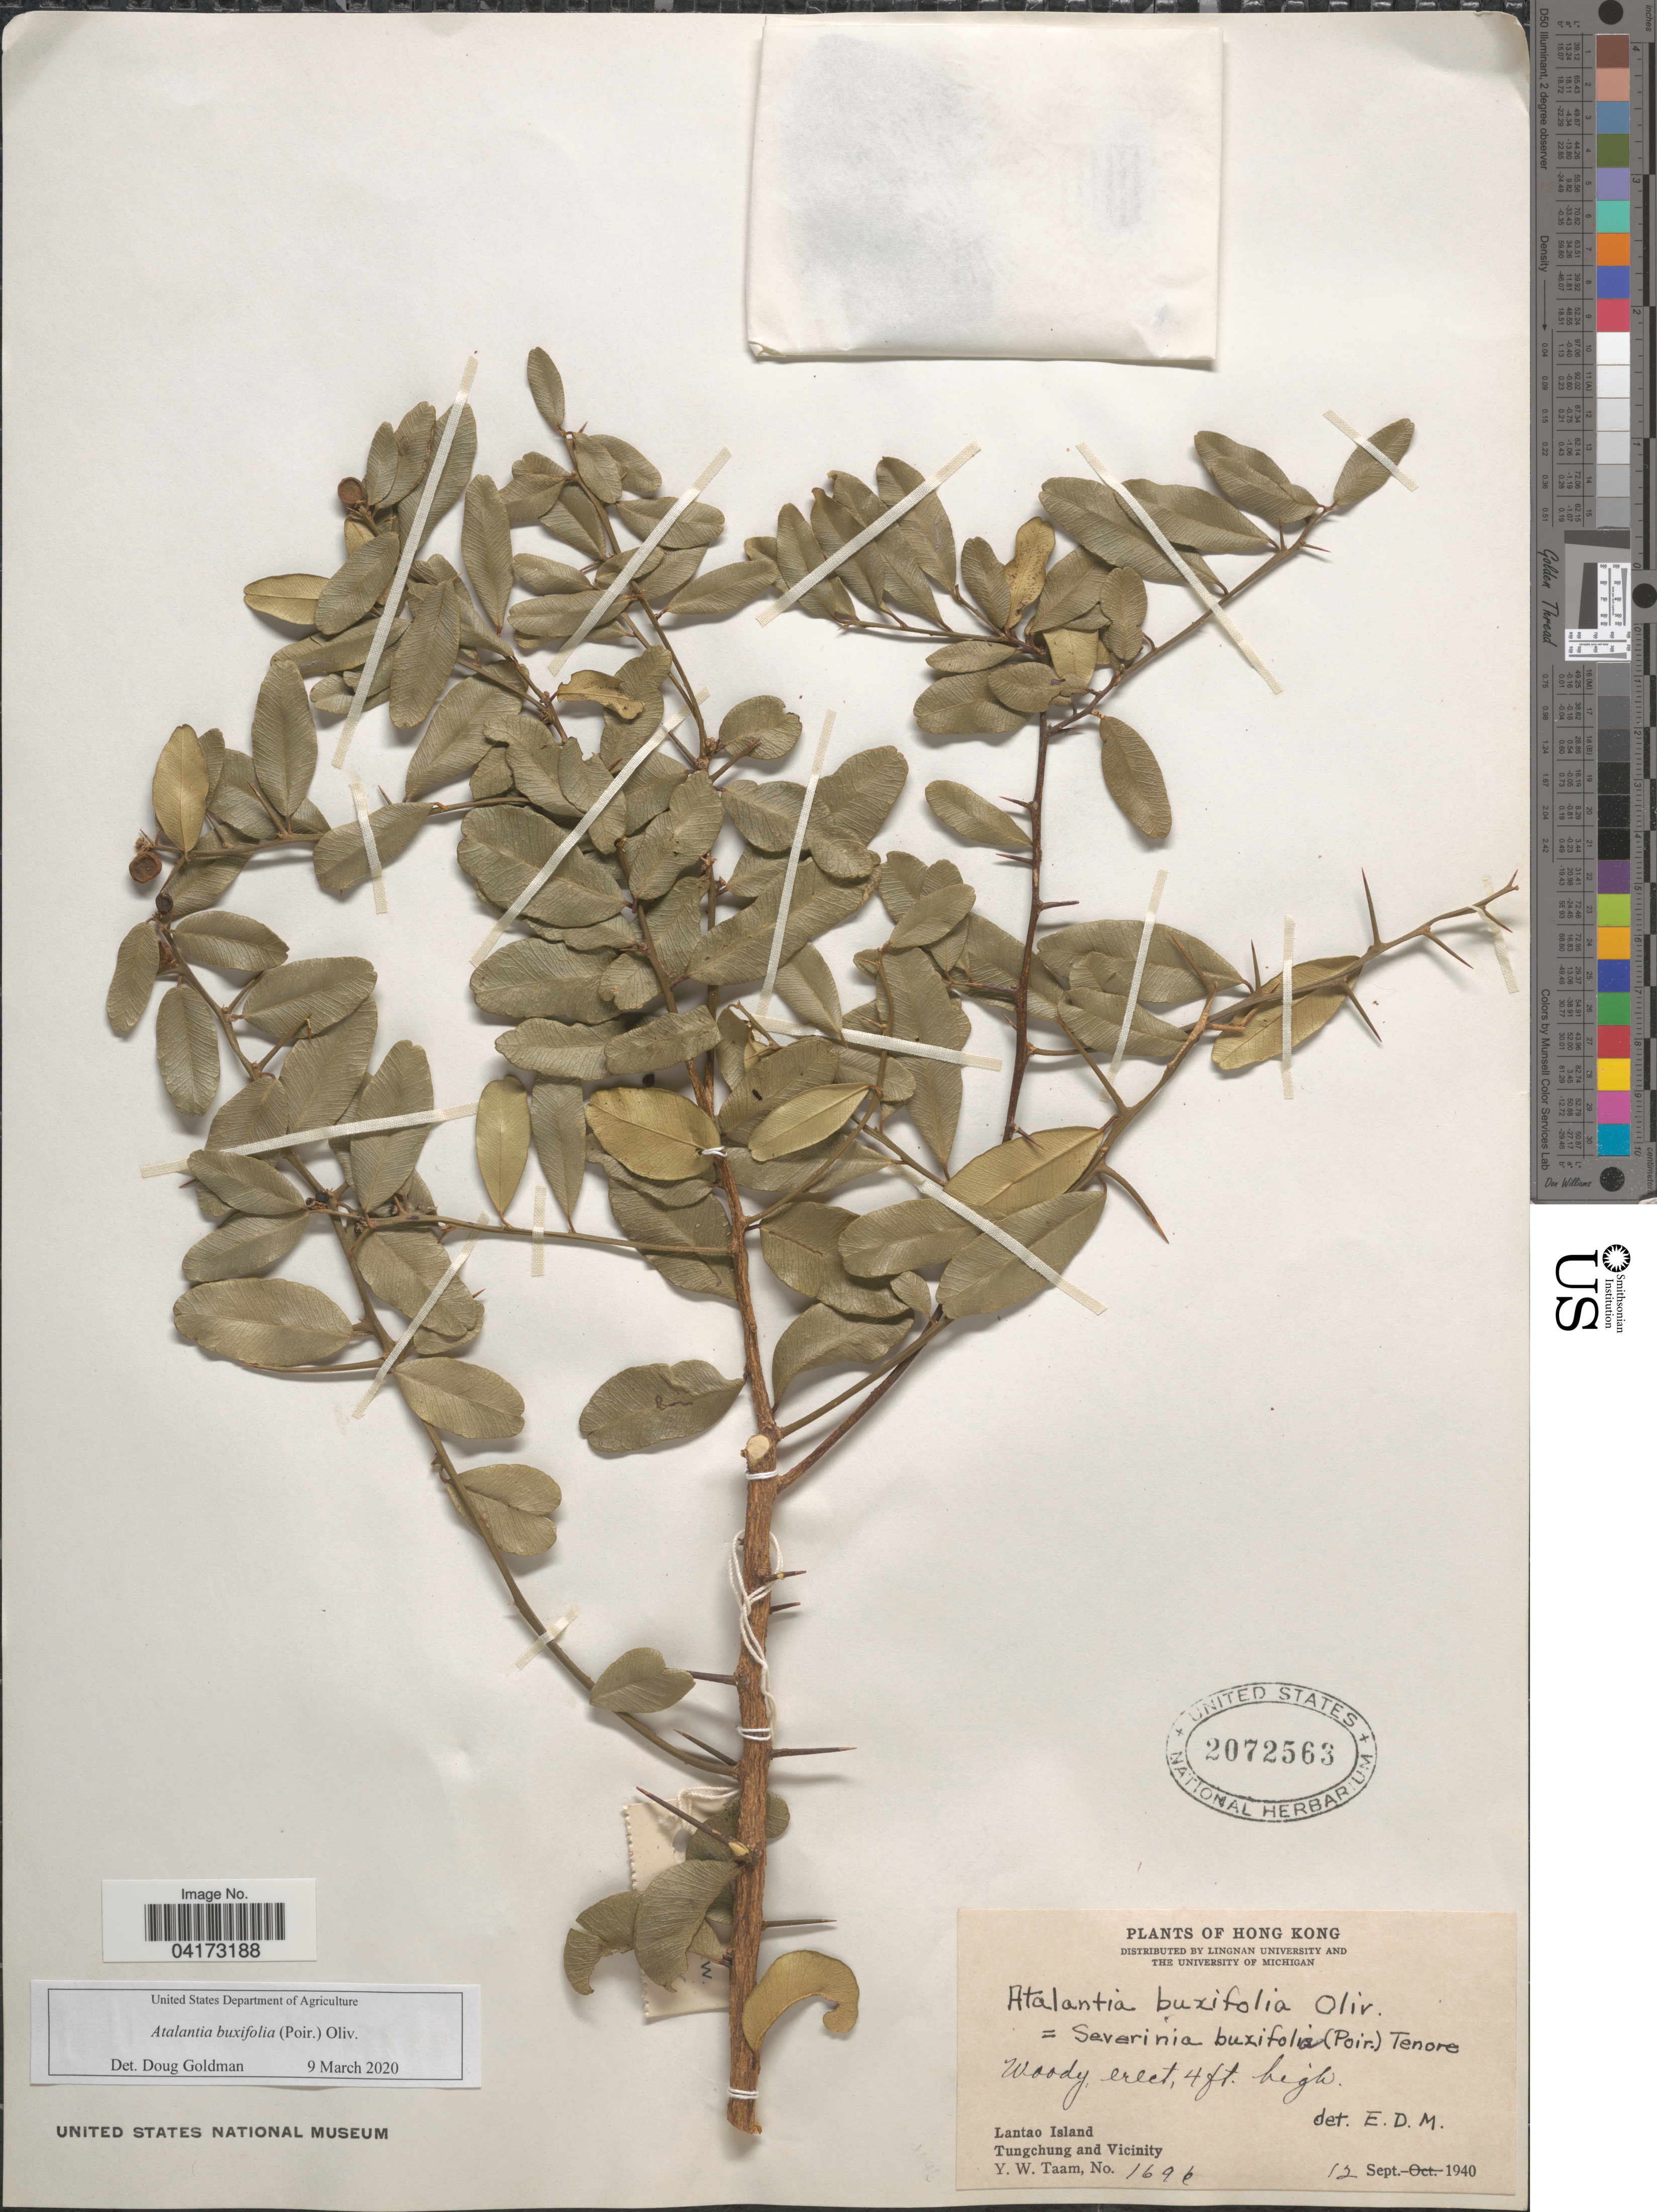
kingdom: Plantae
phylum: Tracheophyta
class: Magnoliopsida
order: Sapindales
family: Rutaceae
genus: Atalantia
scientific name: Atalantia buxifolia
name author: (Poir.) Oliv.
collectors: Y. W. Taam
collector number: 1696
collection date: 1940-09-12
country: China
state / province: Hong Kong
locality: Lantao Island. Tungchung and Vicinity.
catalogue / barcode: US 2072563